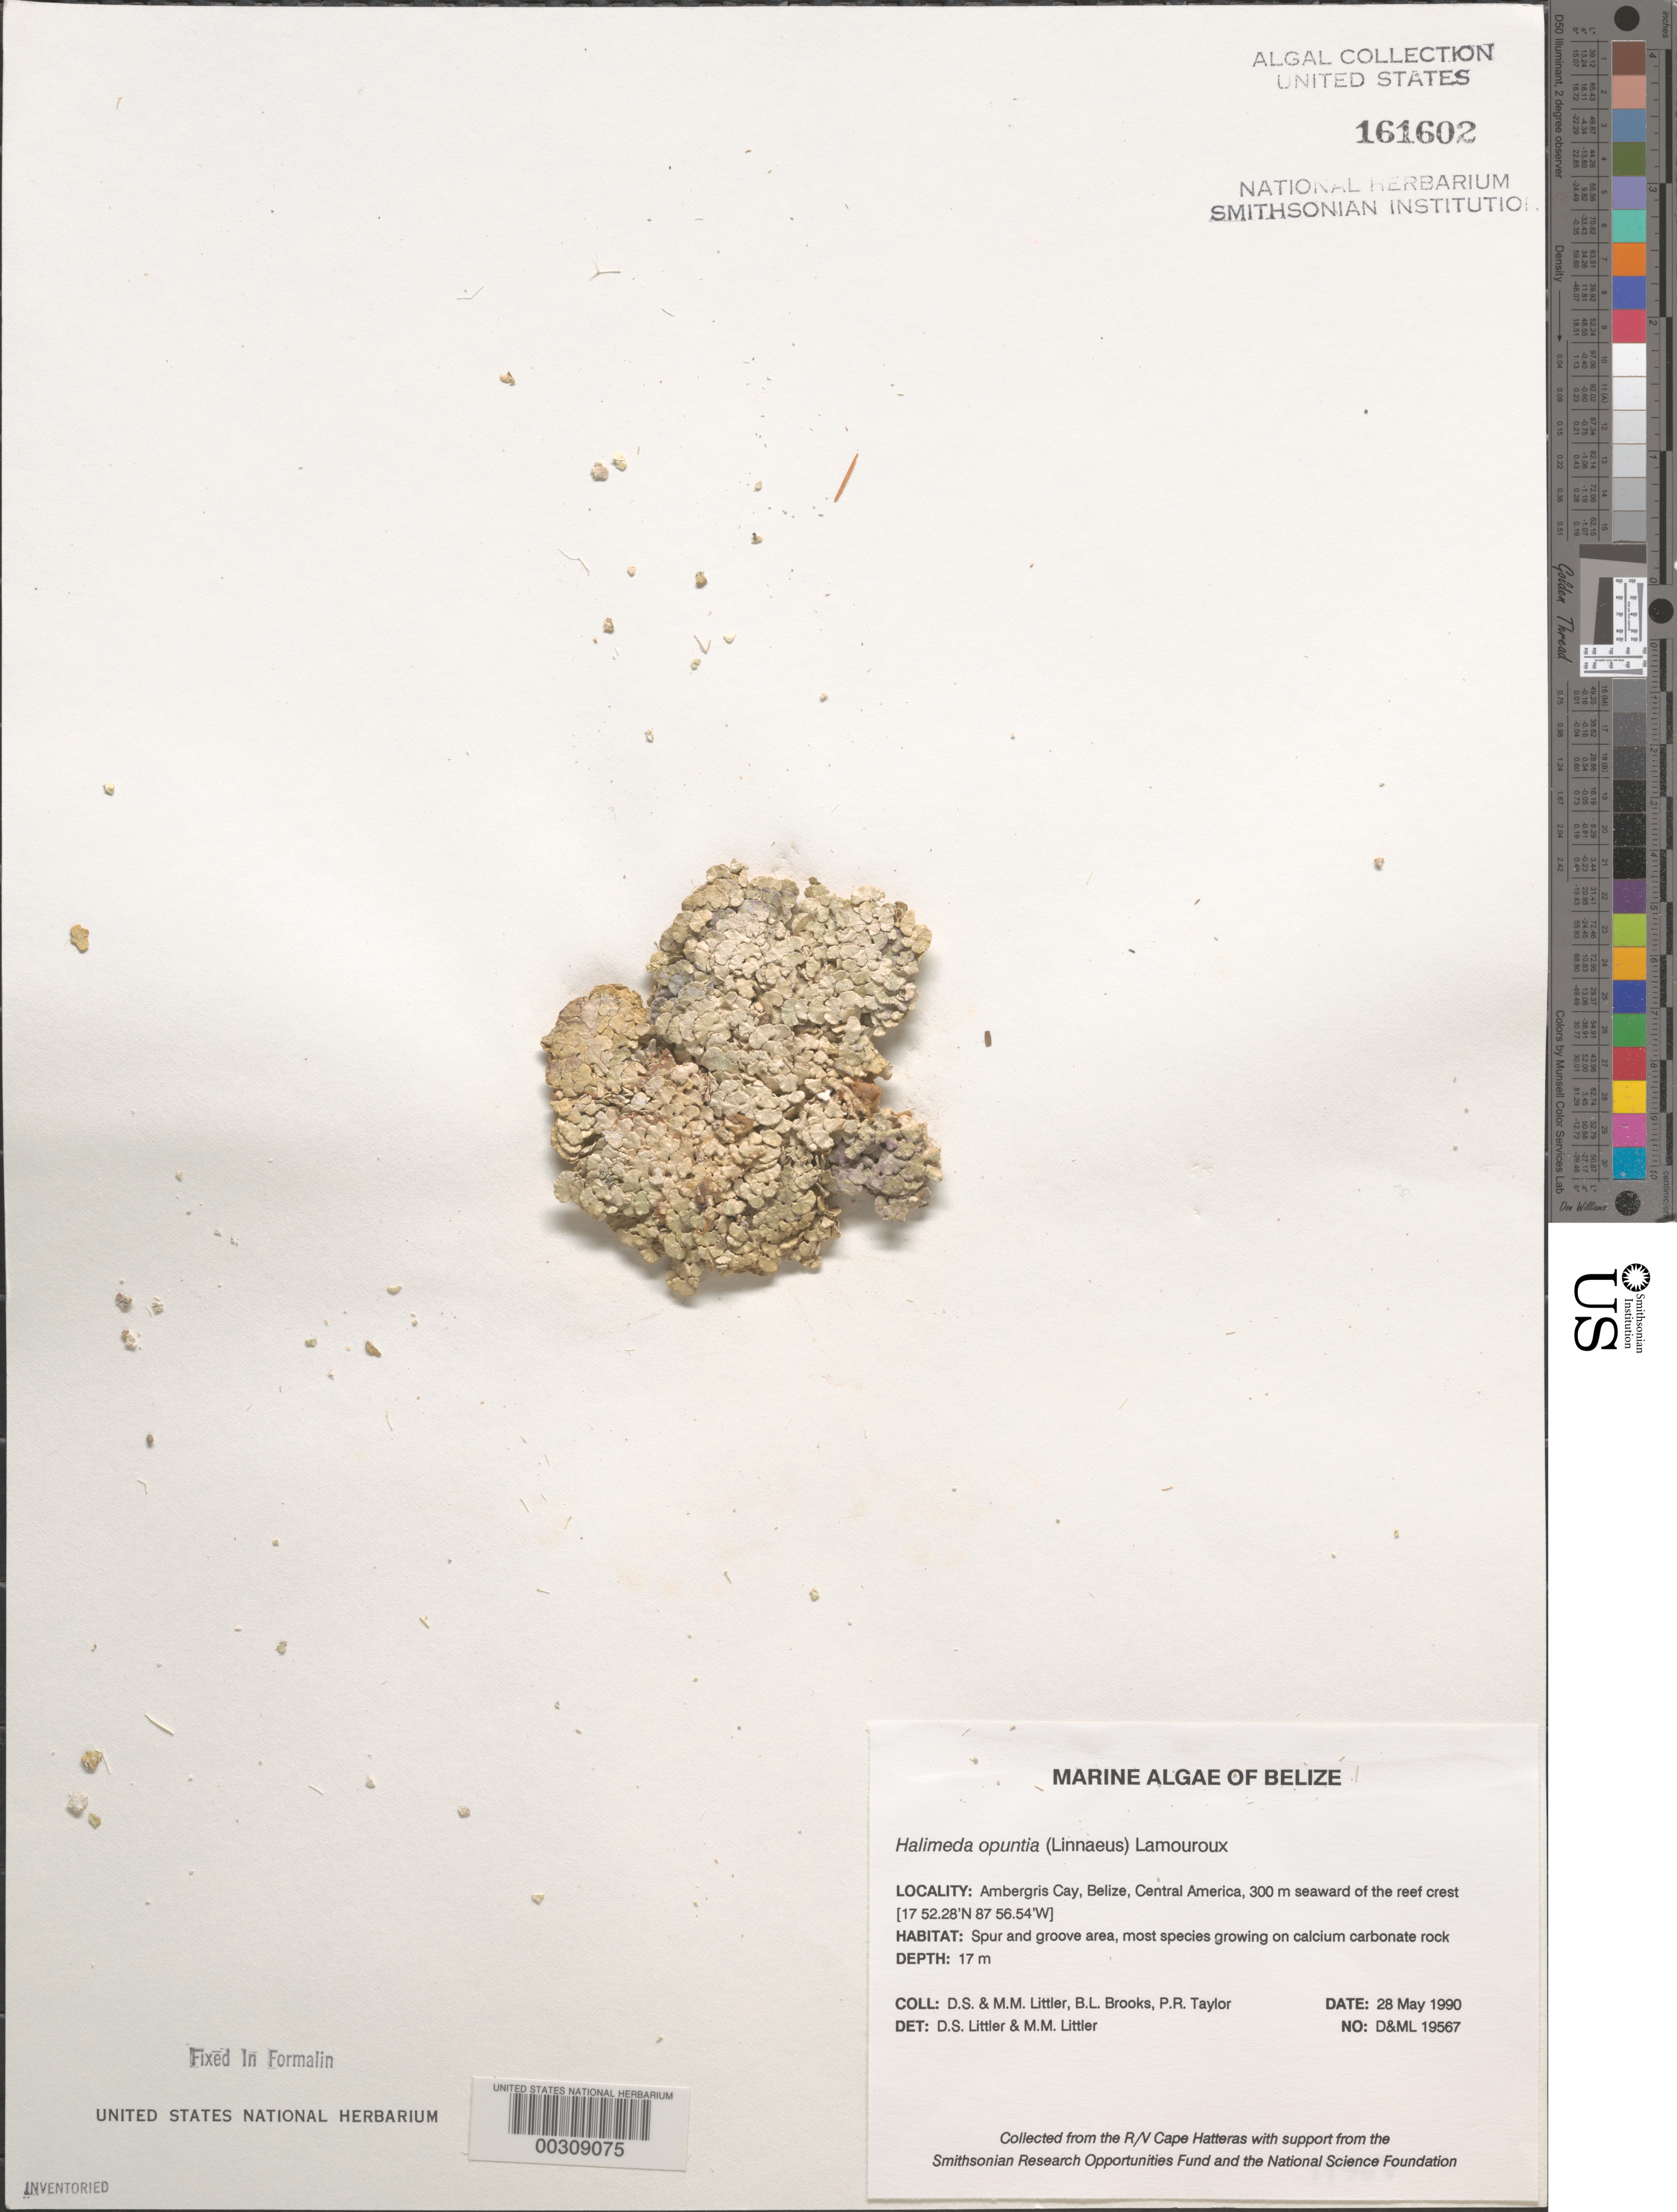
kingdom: Plantae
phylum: Chlorophyta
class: Ulvophyceae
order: Bryopsidales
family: Halimedaceae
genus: Halimeda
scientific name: Halimeda opuntia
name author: (L.) J.V.Lamouroux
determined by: Littler, D. S.; Littler, M. M.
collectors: D. S. Littler, M. M. Littler, B. Brooks & P. R. Taylor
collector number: D&ML 19567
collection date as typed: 28 May 1990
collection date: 1990-05-28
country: Belize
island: Ambergris Cay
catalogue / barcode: US 161602